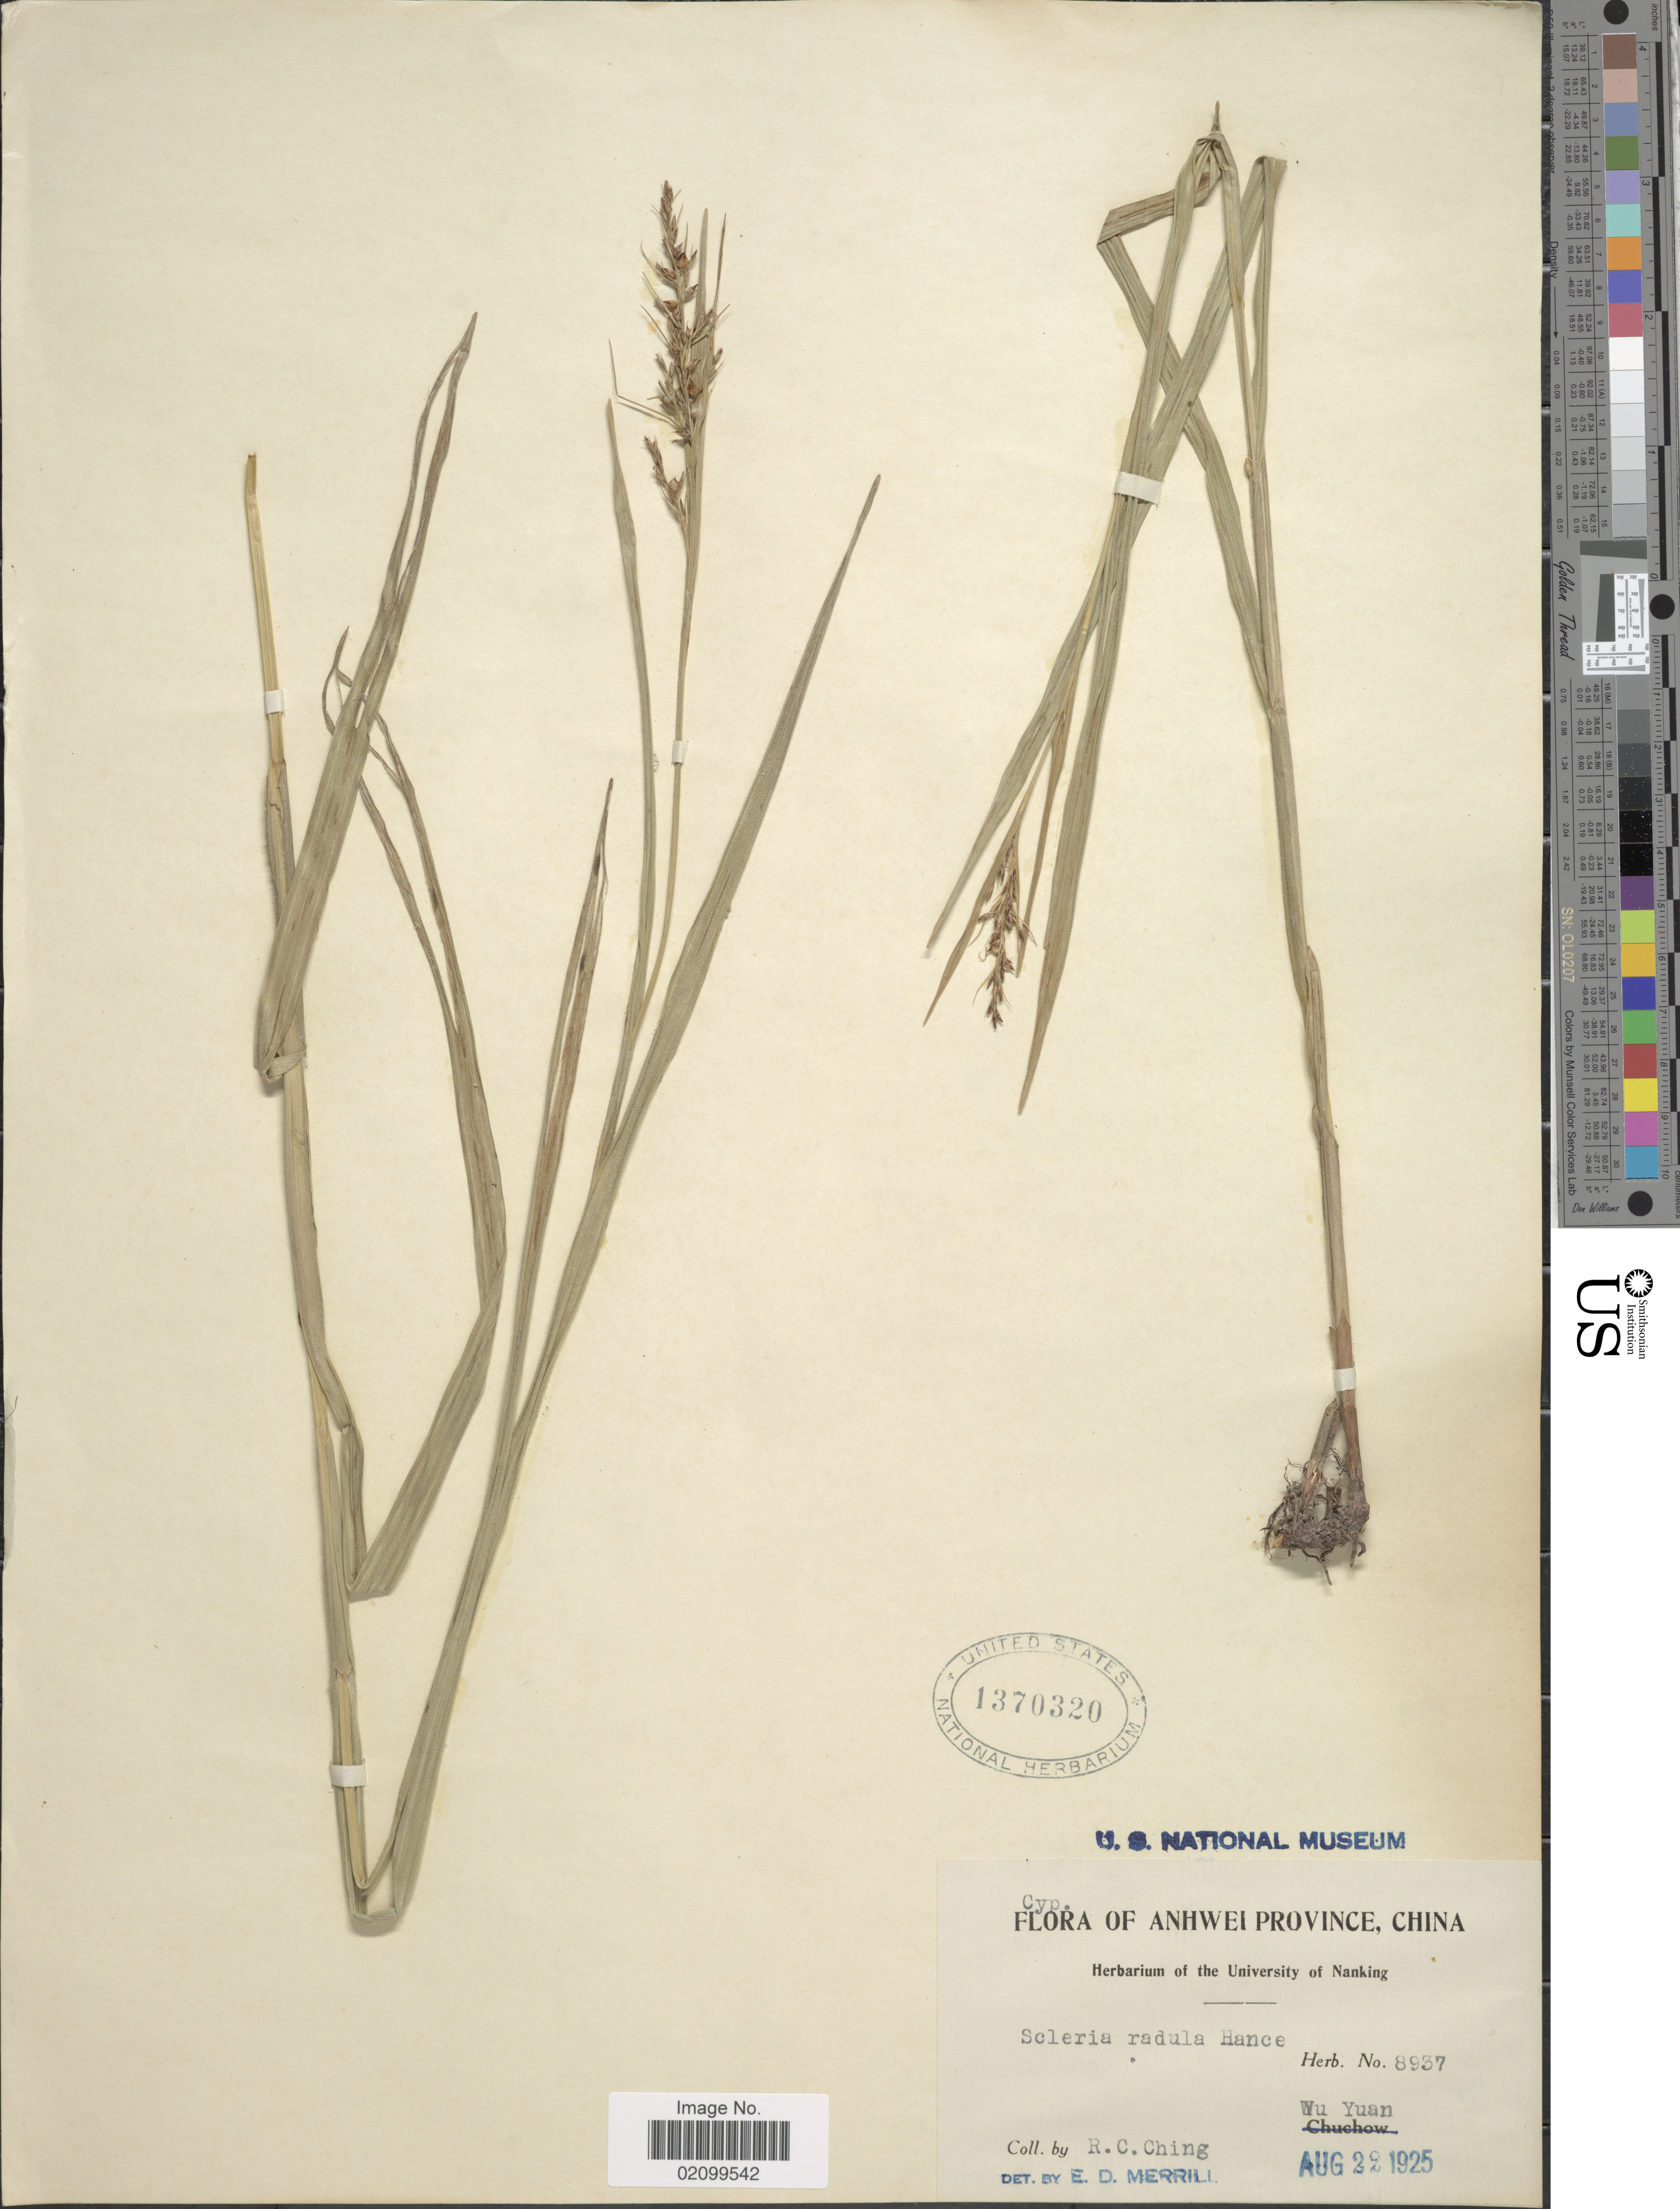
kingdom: Plantae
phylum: Tracheophyta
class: Liliopsida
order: Poales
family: Cyperaceae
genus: Scleria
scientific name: Scleria radula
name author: Hance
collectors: R. C. Ching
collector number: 8937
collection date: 1925-08-22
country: China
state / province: Anhui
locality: Anhwei Province, Wu Yuan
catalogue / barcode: US 1370320